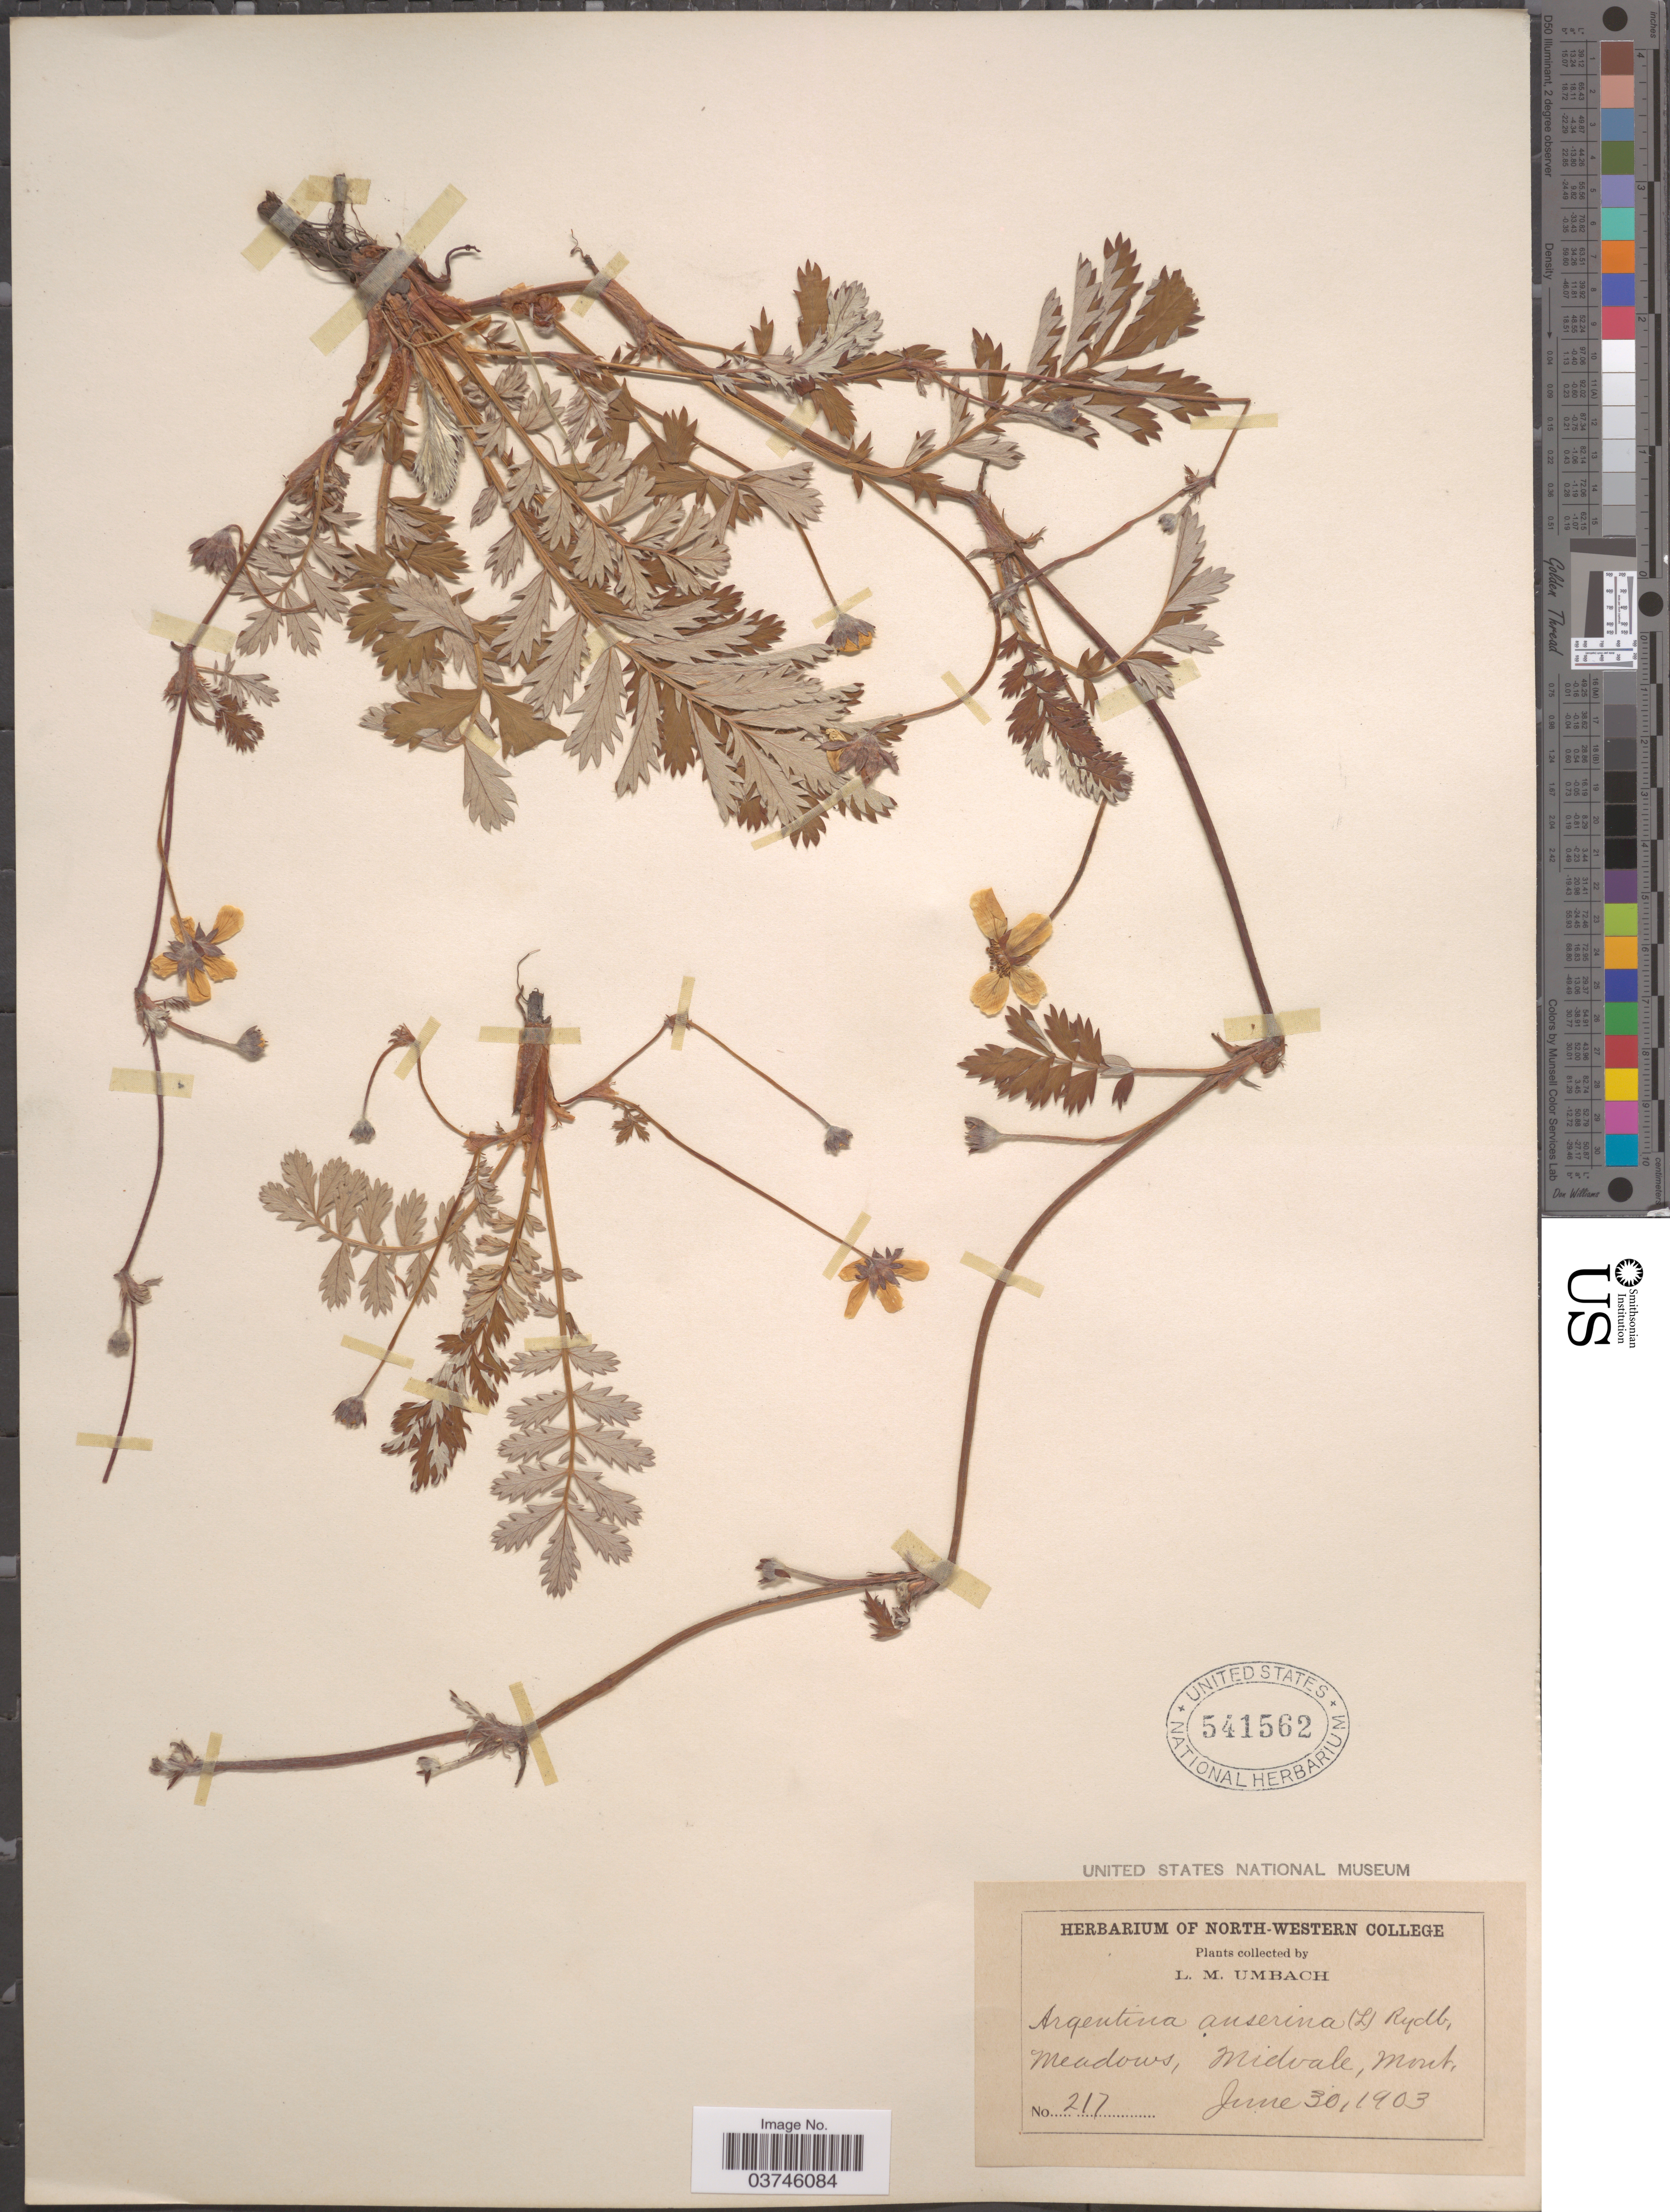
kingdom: Plantae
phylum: Tracheophyta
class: Magnoliopsida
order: Rosales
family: Rosaceae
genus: Argentina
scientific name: Argentina anserina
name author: (L.) Rydb.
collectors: L. M. Umbach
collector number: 217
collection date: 1903-06-30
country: United States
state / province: Montana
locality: Meadows, Midvale.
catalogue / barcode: US 541562